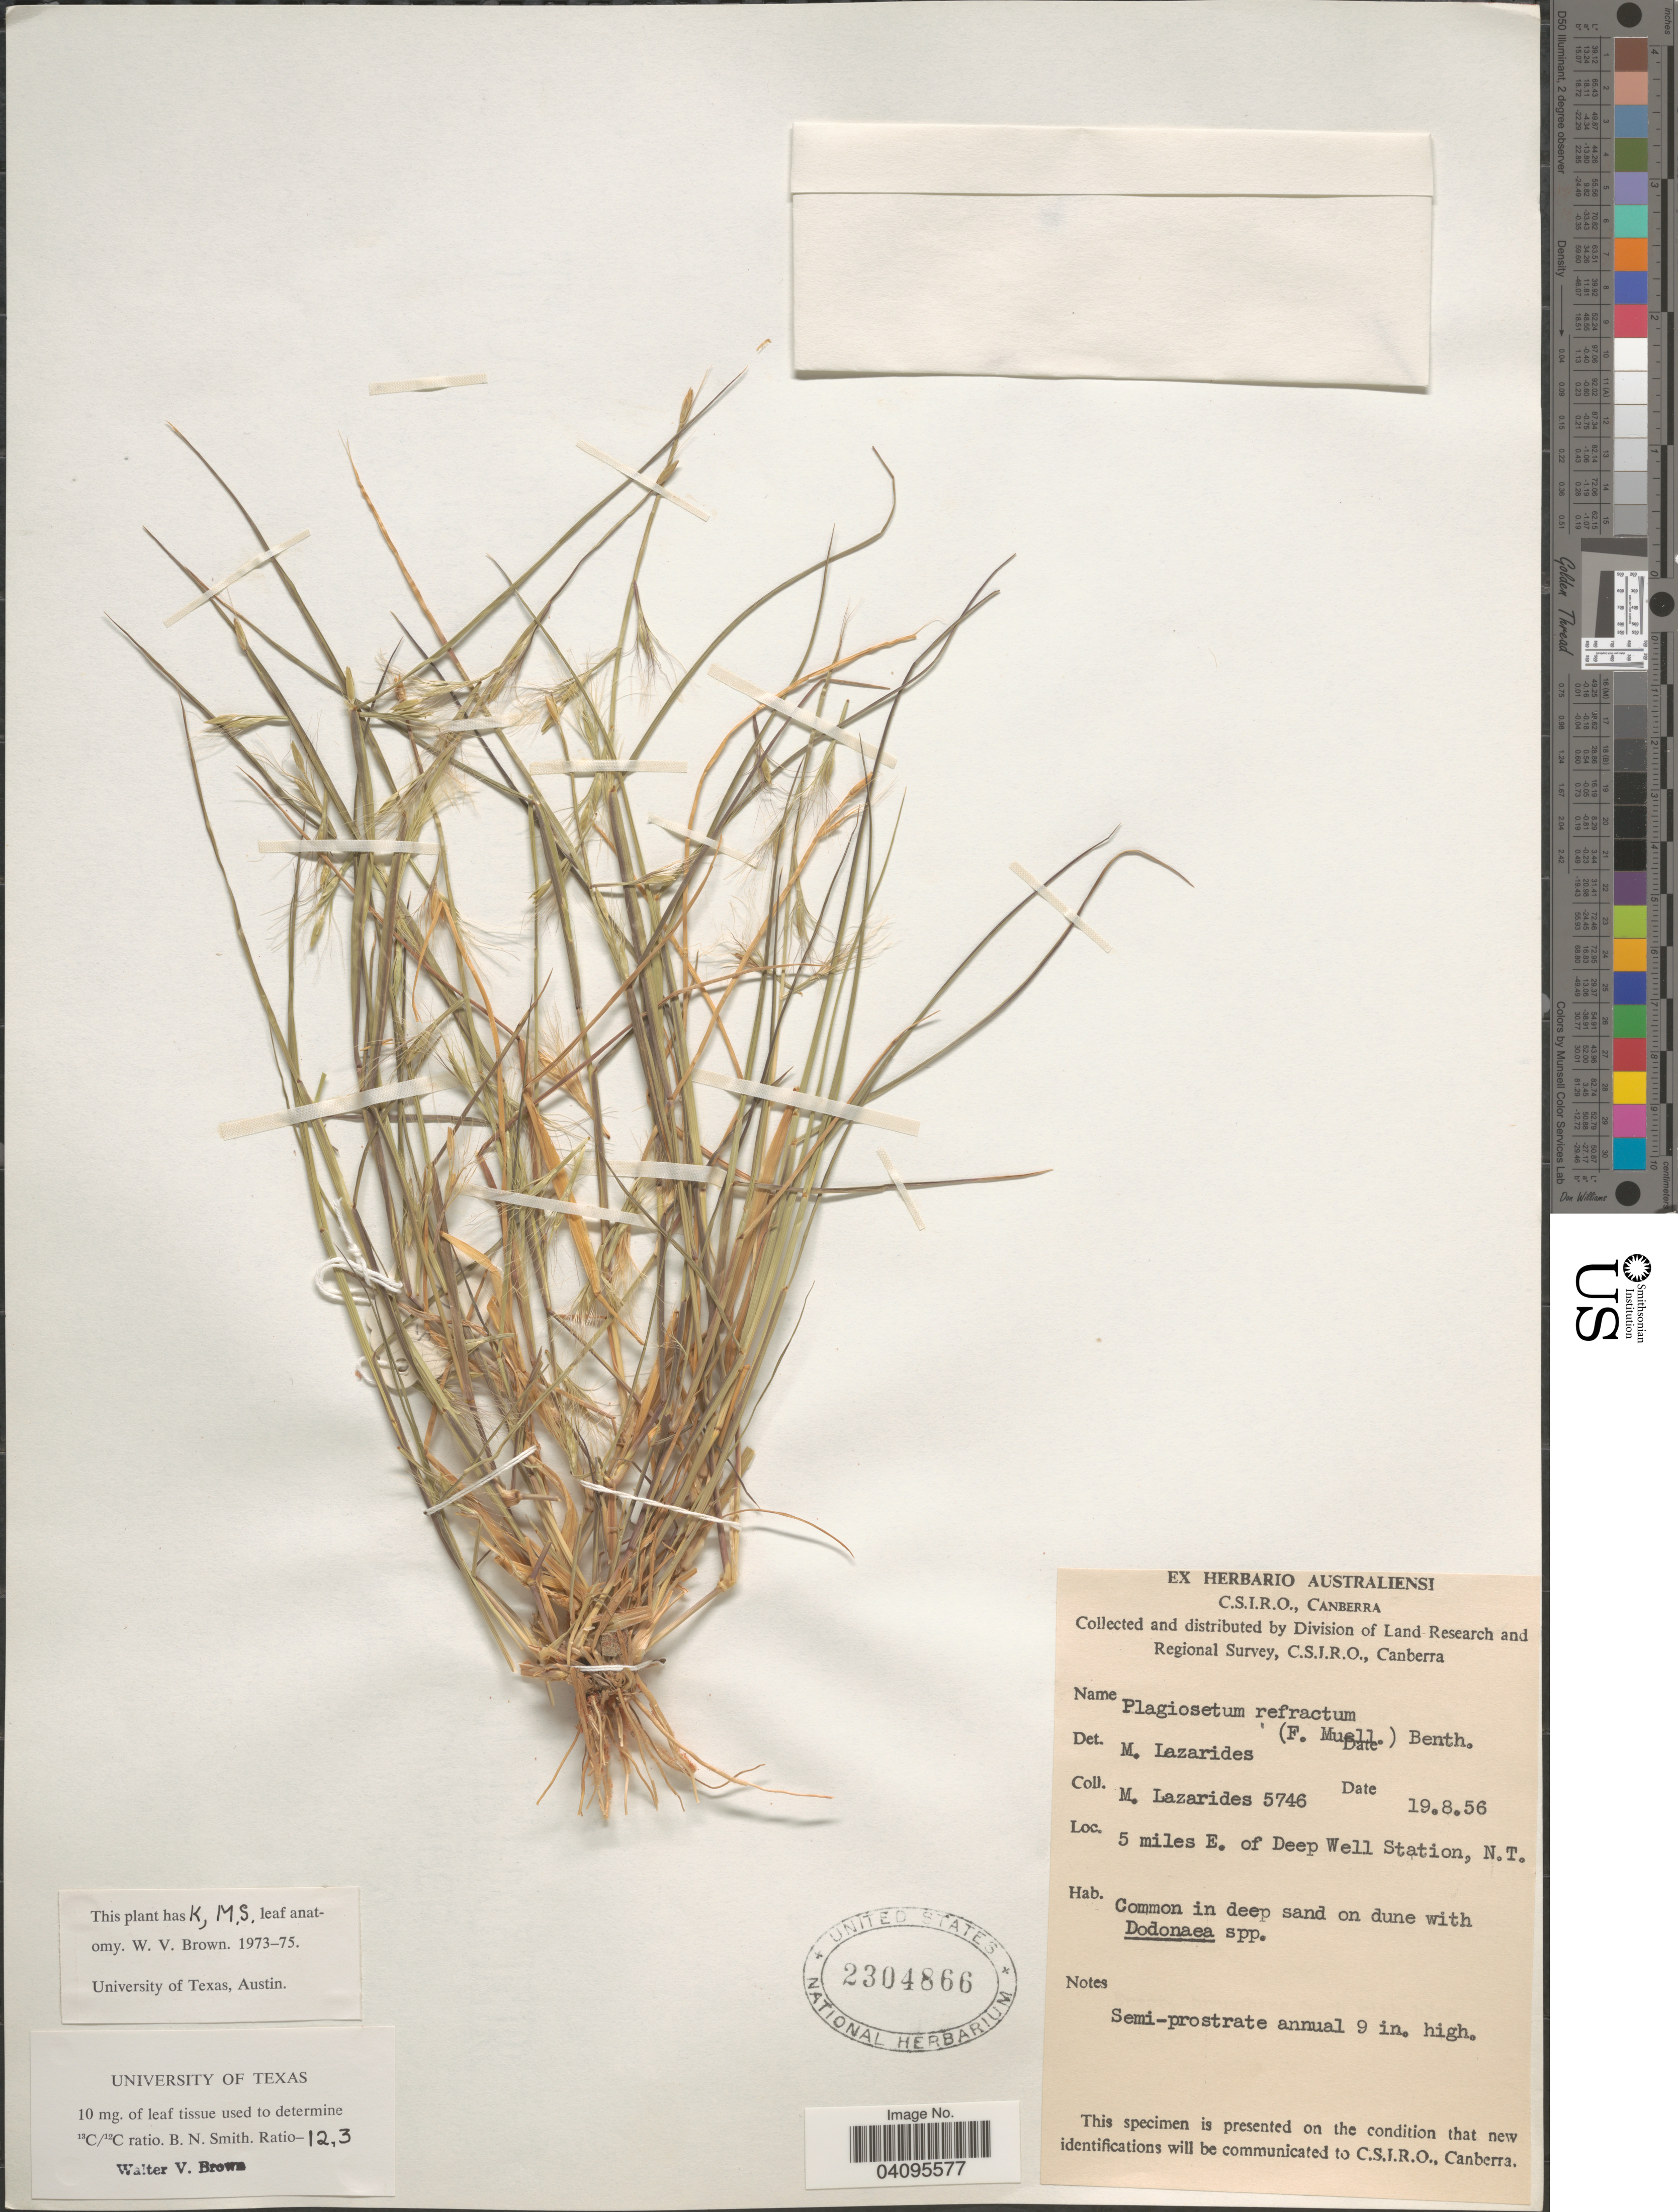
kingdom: Plantae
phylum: Tracheophyta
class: Liliopsida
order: Poales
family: Poaceae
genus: Plagiosetum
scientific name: Plagiosetum refractum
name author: Benth.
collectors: M. Lazarides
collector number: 5746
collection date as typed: Transcribed d/m/y: 19/8/56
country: Australia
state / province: Northern Territory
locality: Division of Land Research and Regional Survey. 5 miles E. of Deep Well Station.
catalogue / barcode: US 2304866